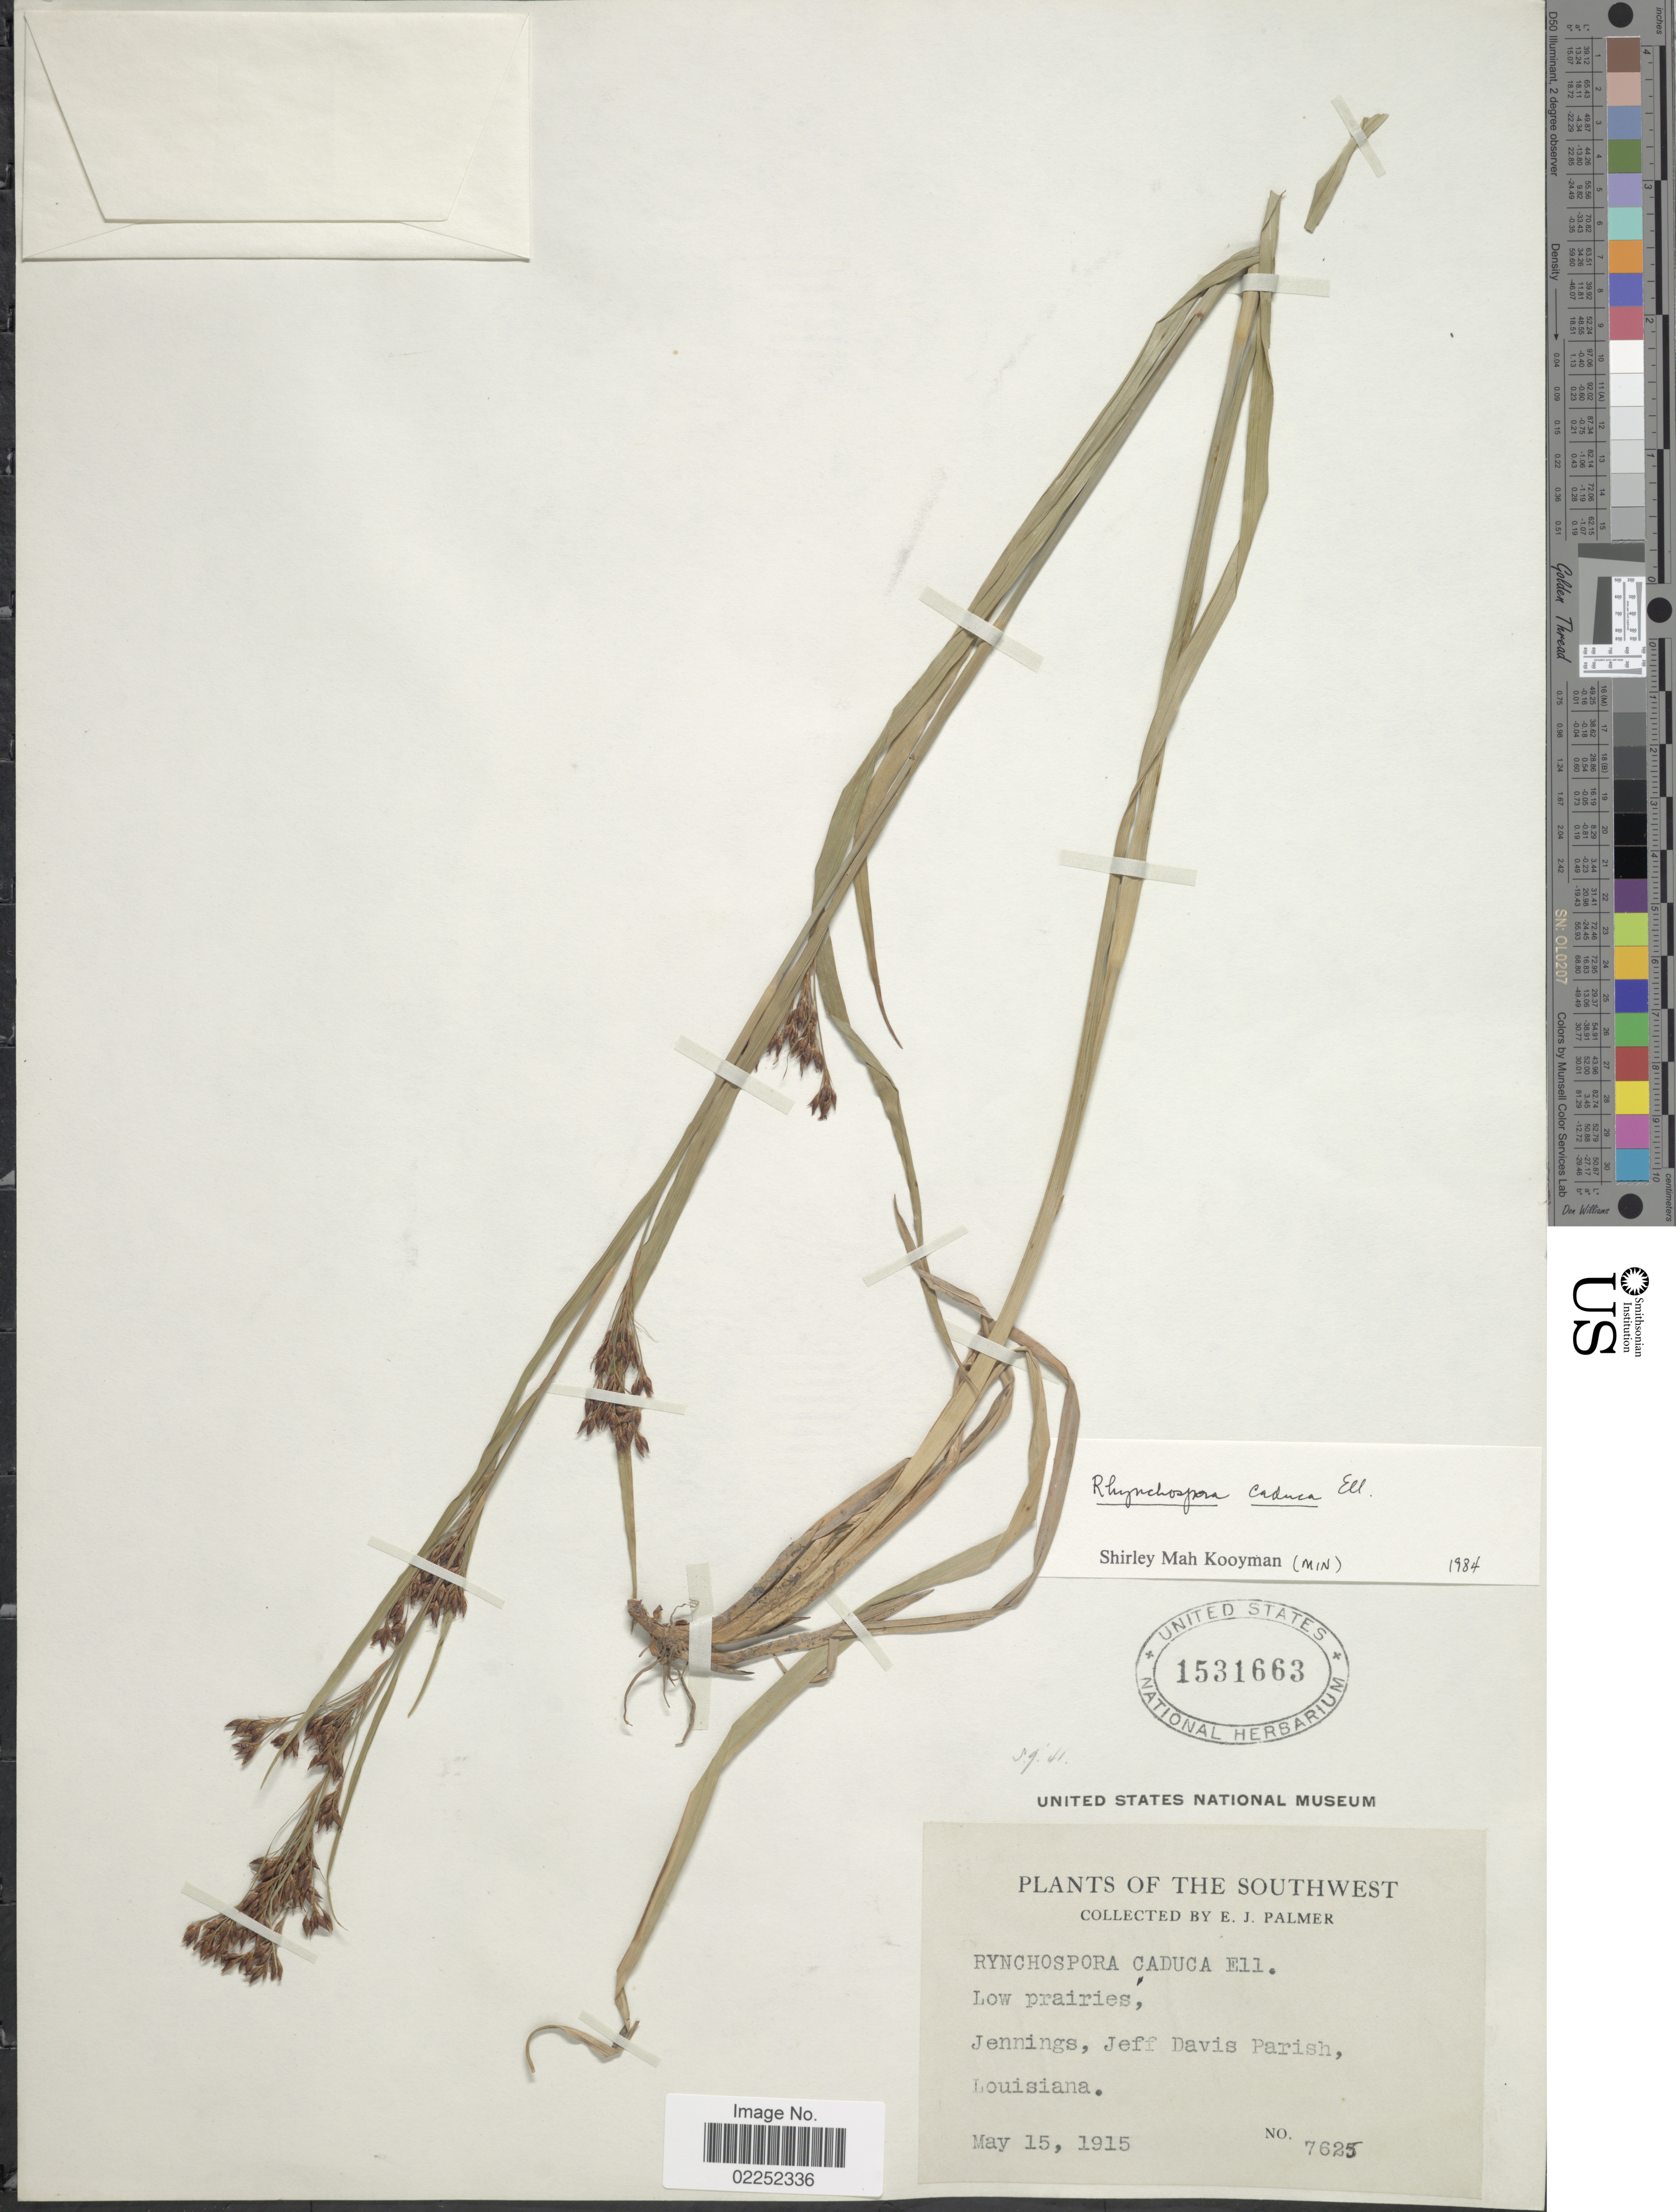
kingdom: Plantae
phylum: Tracheophyta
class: Liliopsida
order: Poales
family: Cyperaceae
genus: Rhynchospora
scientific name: Rhynchospora caduca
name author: Elliott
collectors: E. J. Palmer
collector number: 7625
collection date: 1915-05-15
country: United States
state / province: Louisiana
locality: The Southwest, Low prairies, Jennings, Jeff Davis Parish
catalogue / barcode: US 1531663